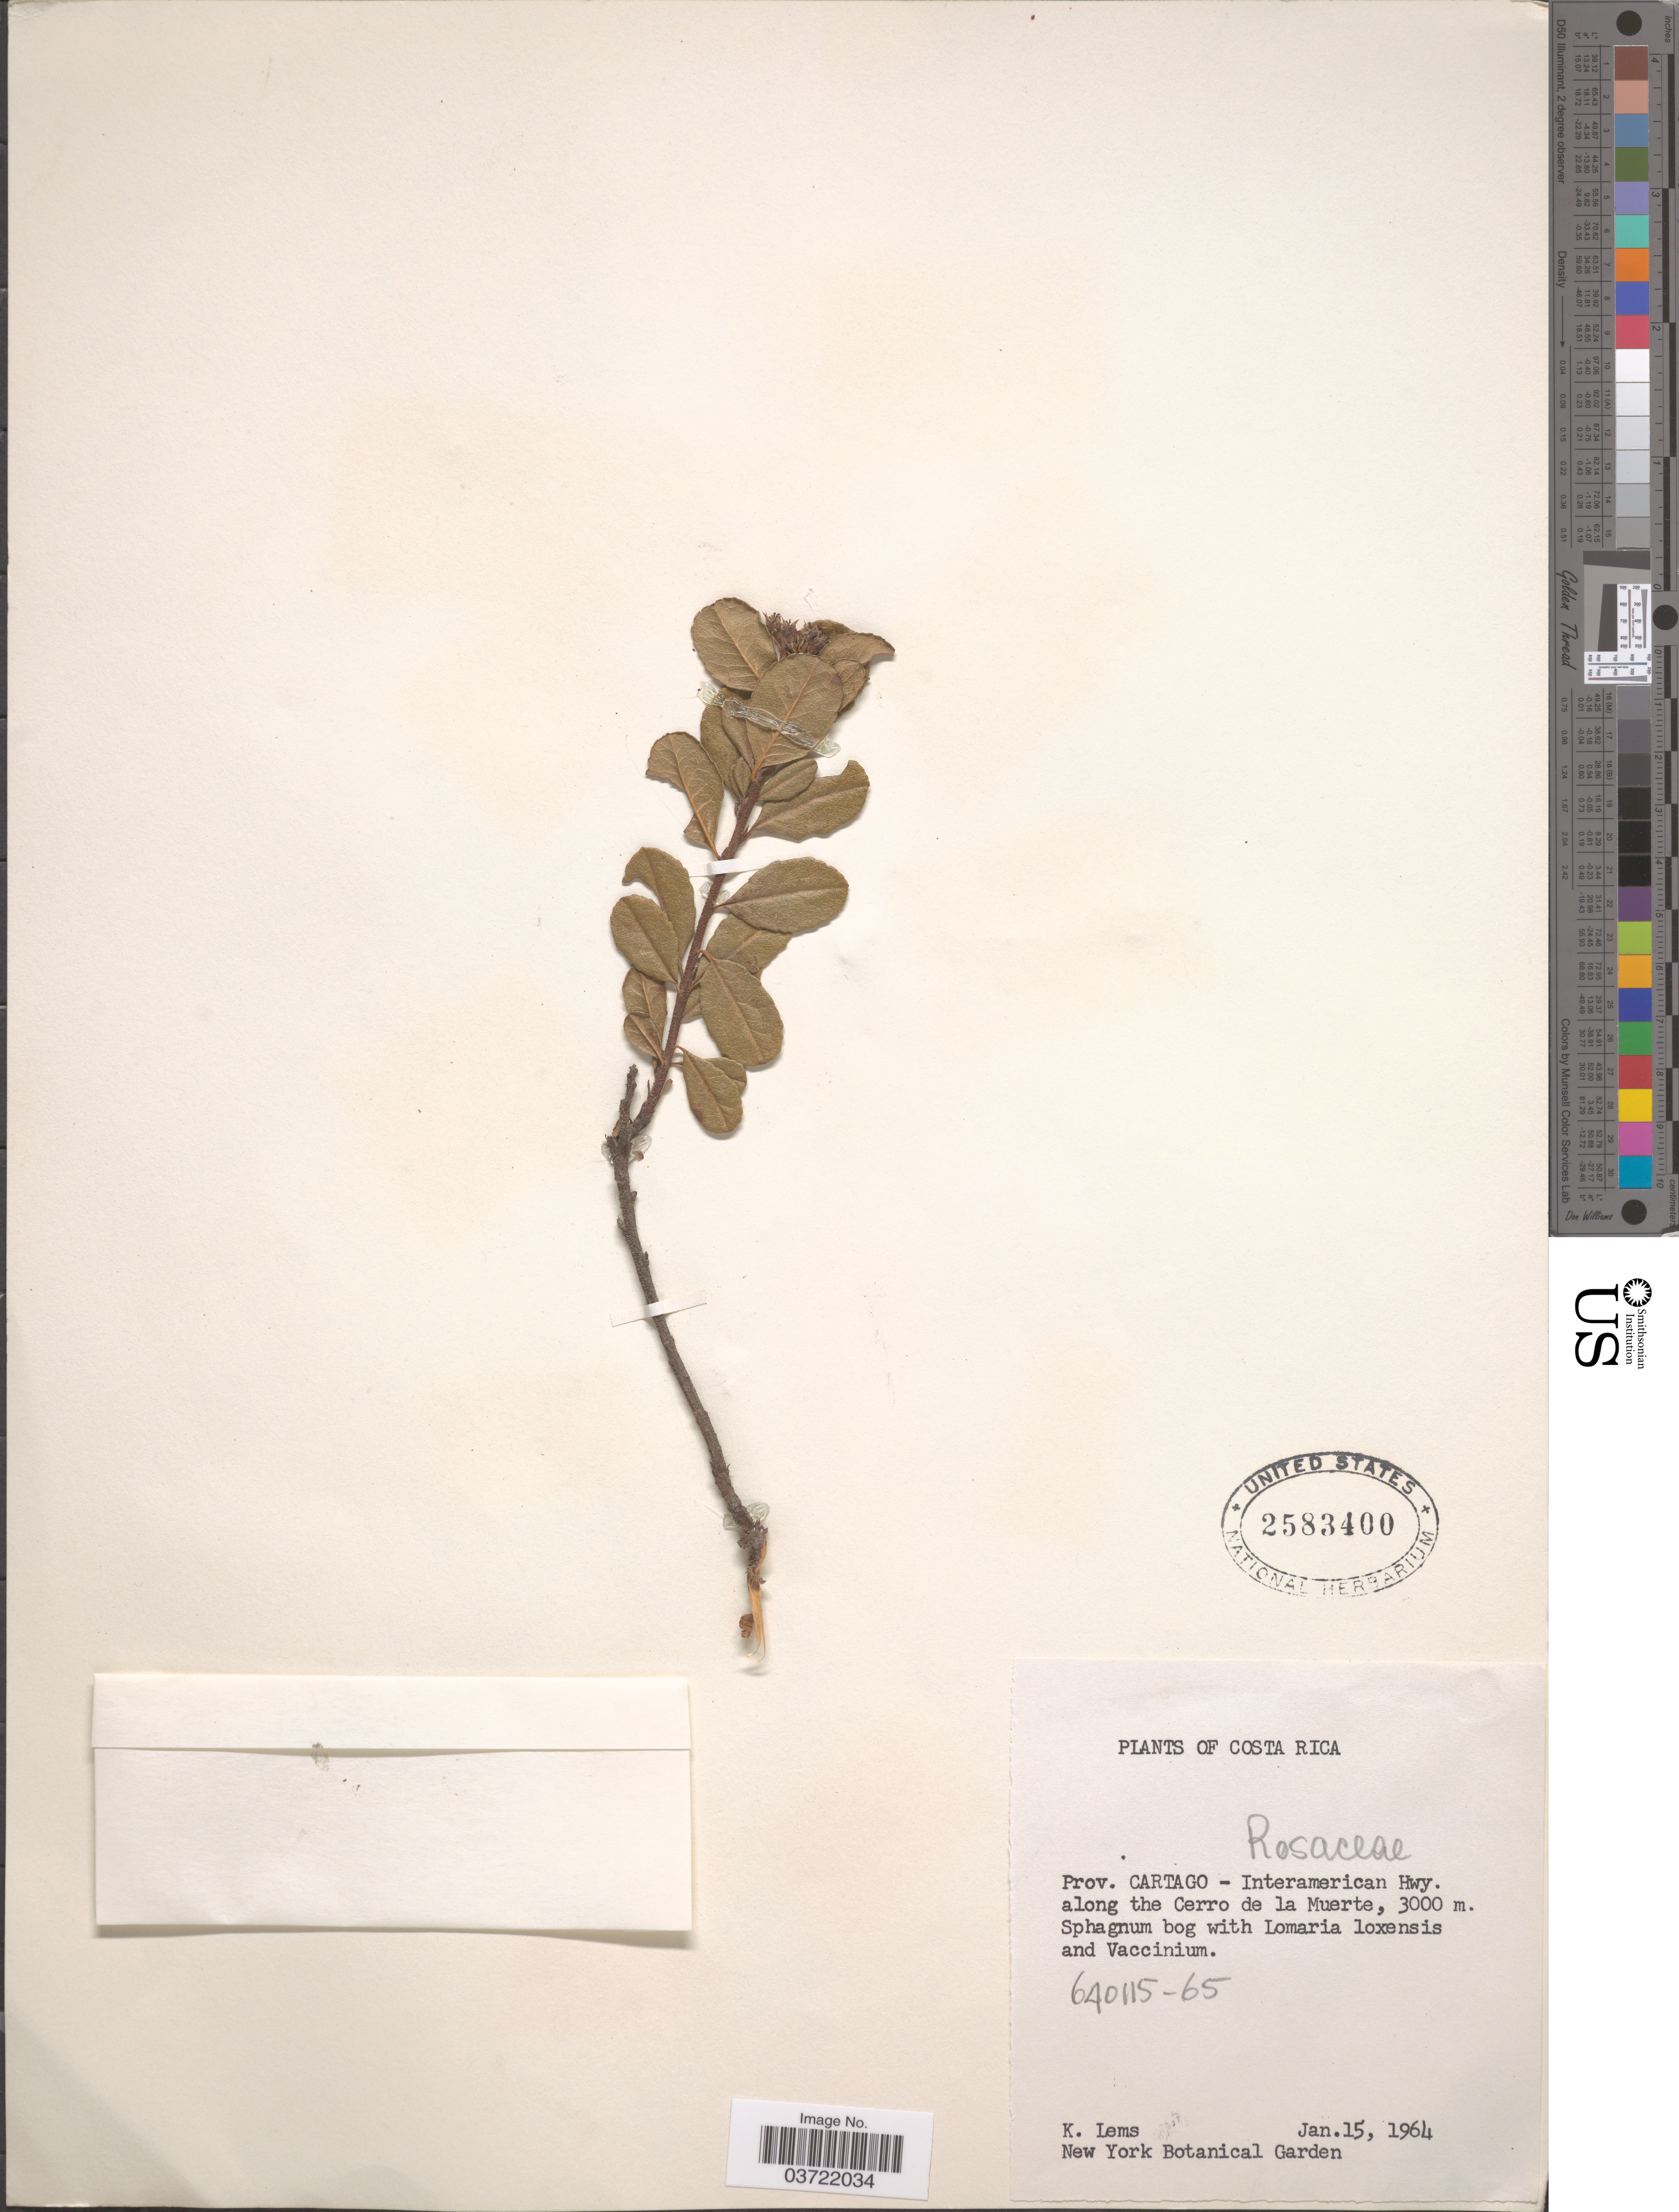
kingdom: Plantae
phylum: Tracheophyta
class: Liliopsida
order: Poales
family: Juncaceae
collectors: K. Lems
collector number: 640115-65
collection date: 1964-01-15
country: Costa Rica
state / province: Cartago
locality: Interamerican Hwy. along the Cerro de la Muerte.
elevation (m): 3000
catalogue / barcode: US 2583400